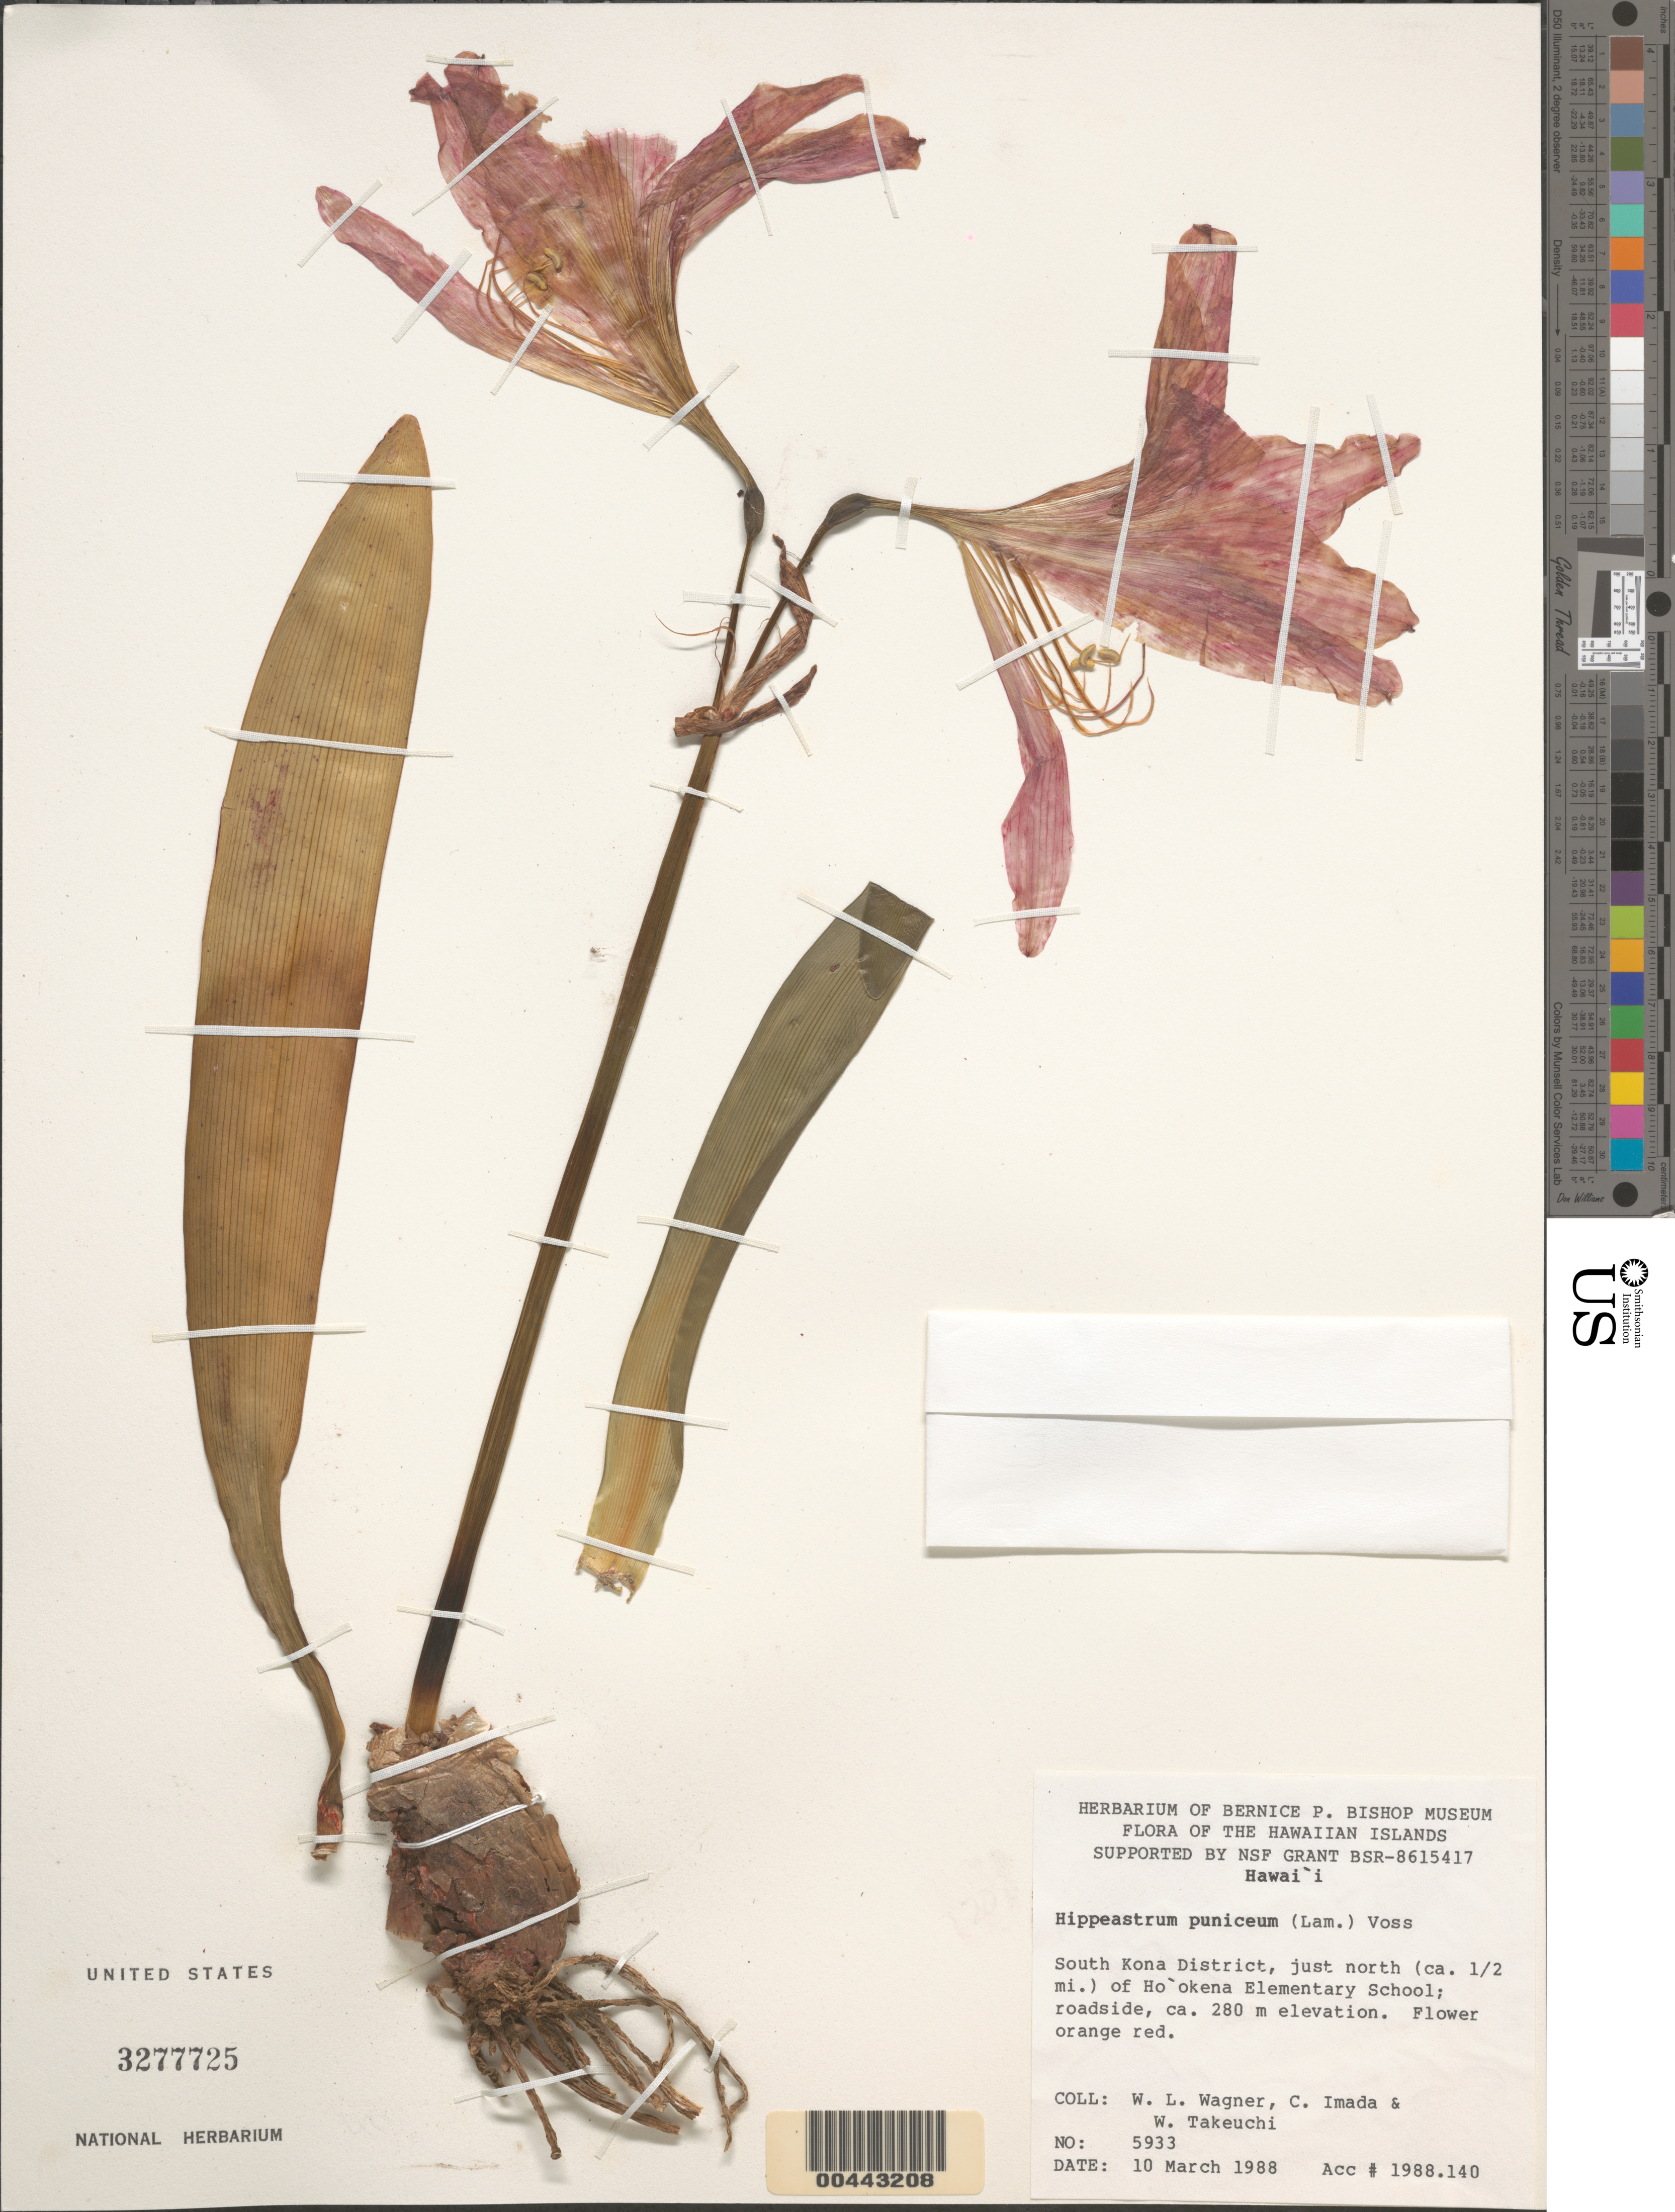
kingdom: Plantae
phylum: Tracheophyta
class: Liliopsida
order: Asparagales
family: Amaryllidaceae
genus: Hippeastrum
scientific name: Hippeastrum striatum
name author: (Lam.) H.E. Moore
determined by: Meerow, A. W.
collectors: W. L. Wagner, C. Imada & W. N. Takeuchi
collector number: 5933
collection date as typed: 10 Mar 1988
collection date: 1988-03-10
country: United States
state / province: Hawaii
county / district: Hawaii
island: Hawaii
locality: South Kona District, just N (about 0.5 mi) of Ho'okena Elementary School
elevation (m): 280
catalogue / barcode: US 3277725